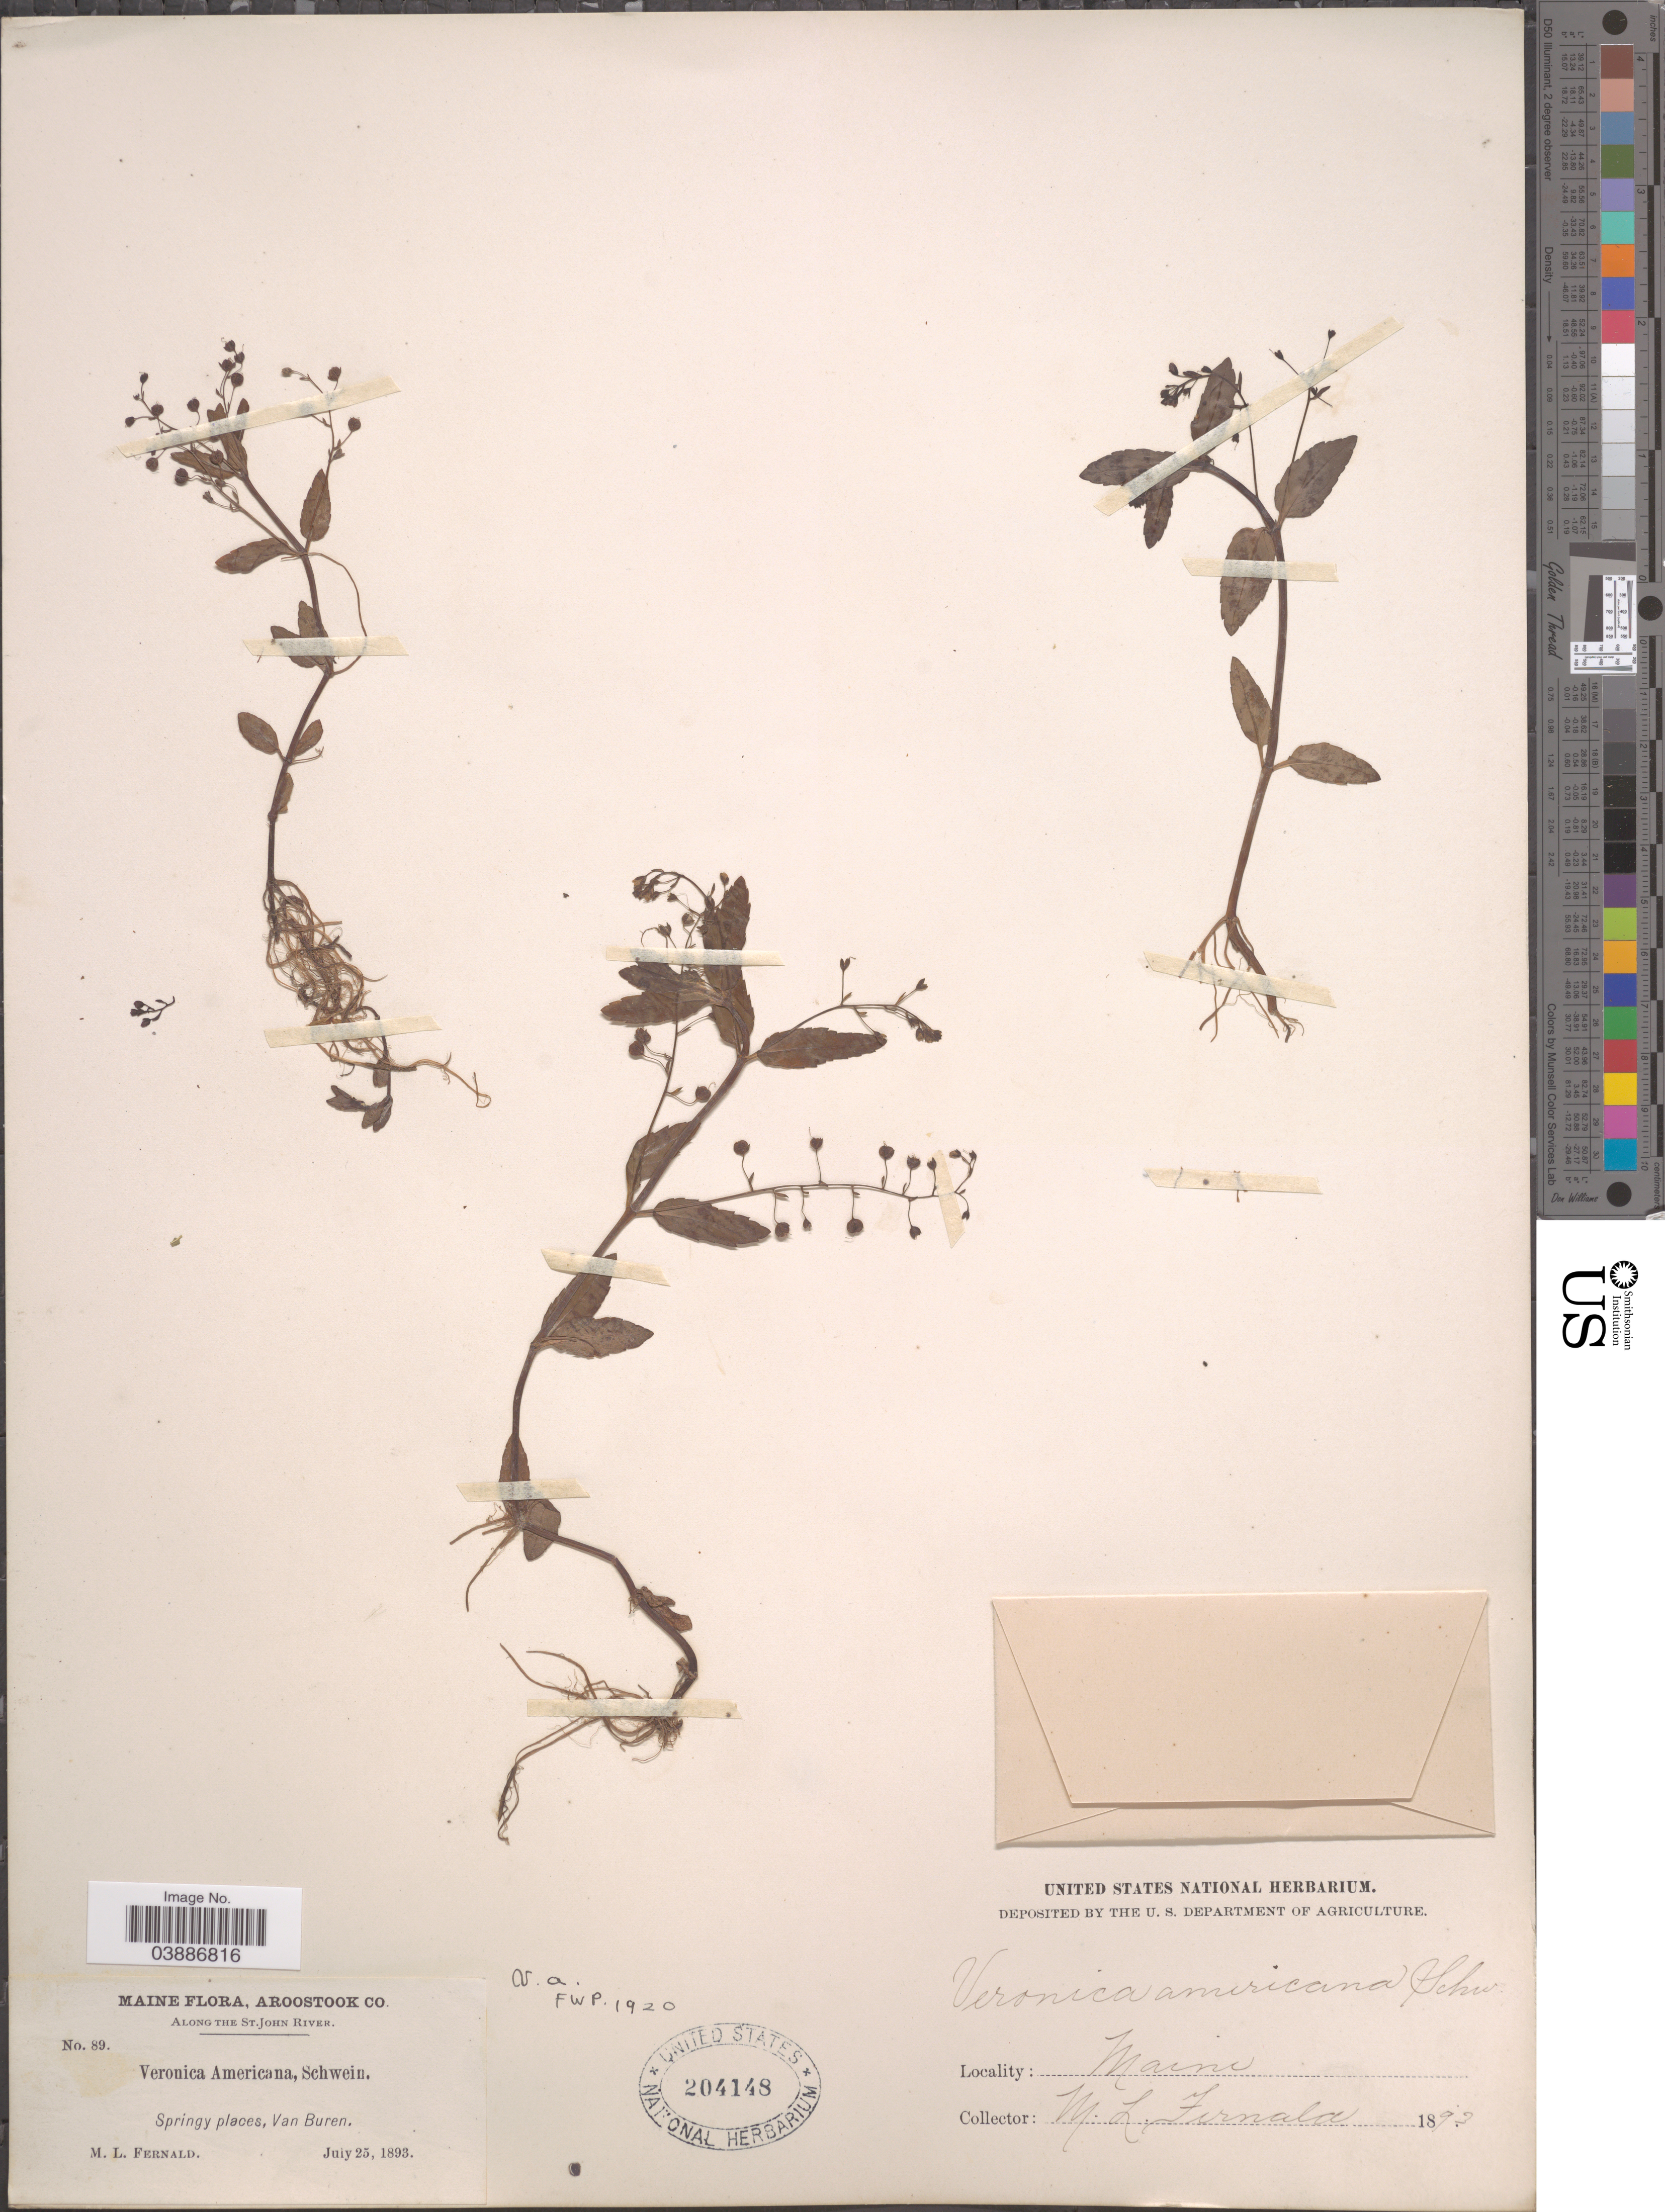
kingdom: Plantae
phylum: Tracheophyta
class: Magnoliopsida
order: Lamiales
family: Plantaginaceae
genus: Veronica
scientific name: Veronica americana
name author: Schwein. ex Benth.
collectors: M. L. Fernald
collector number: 89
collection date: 1893-07-25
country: United States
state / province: Maine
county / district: Aroostook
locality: Along the St. John River. Van Buren.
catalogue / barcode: US 204148